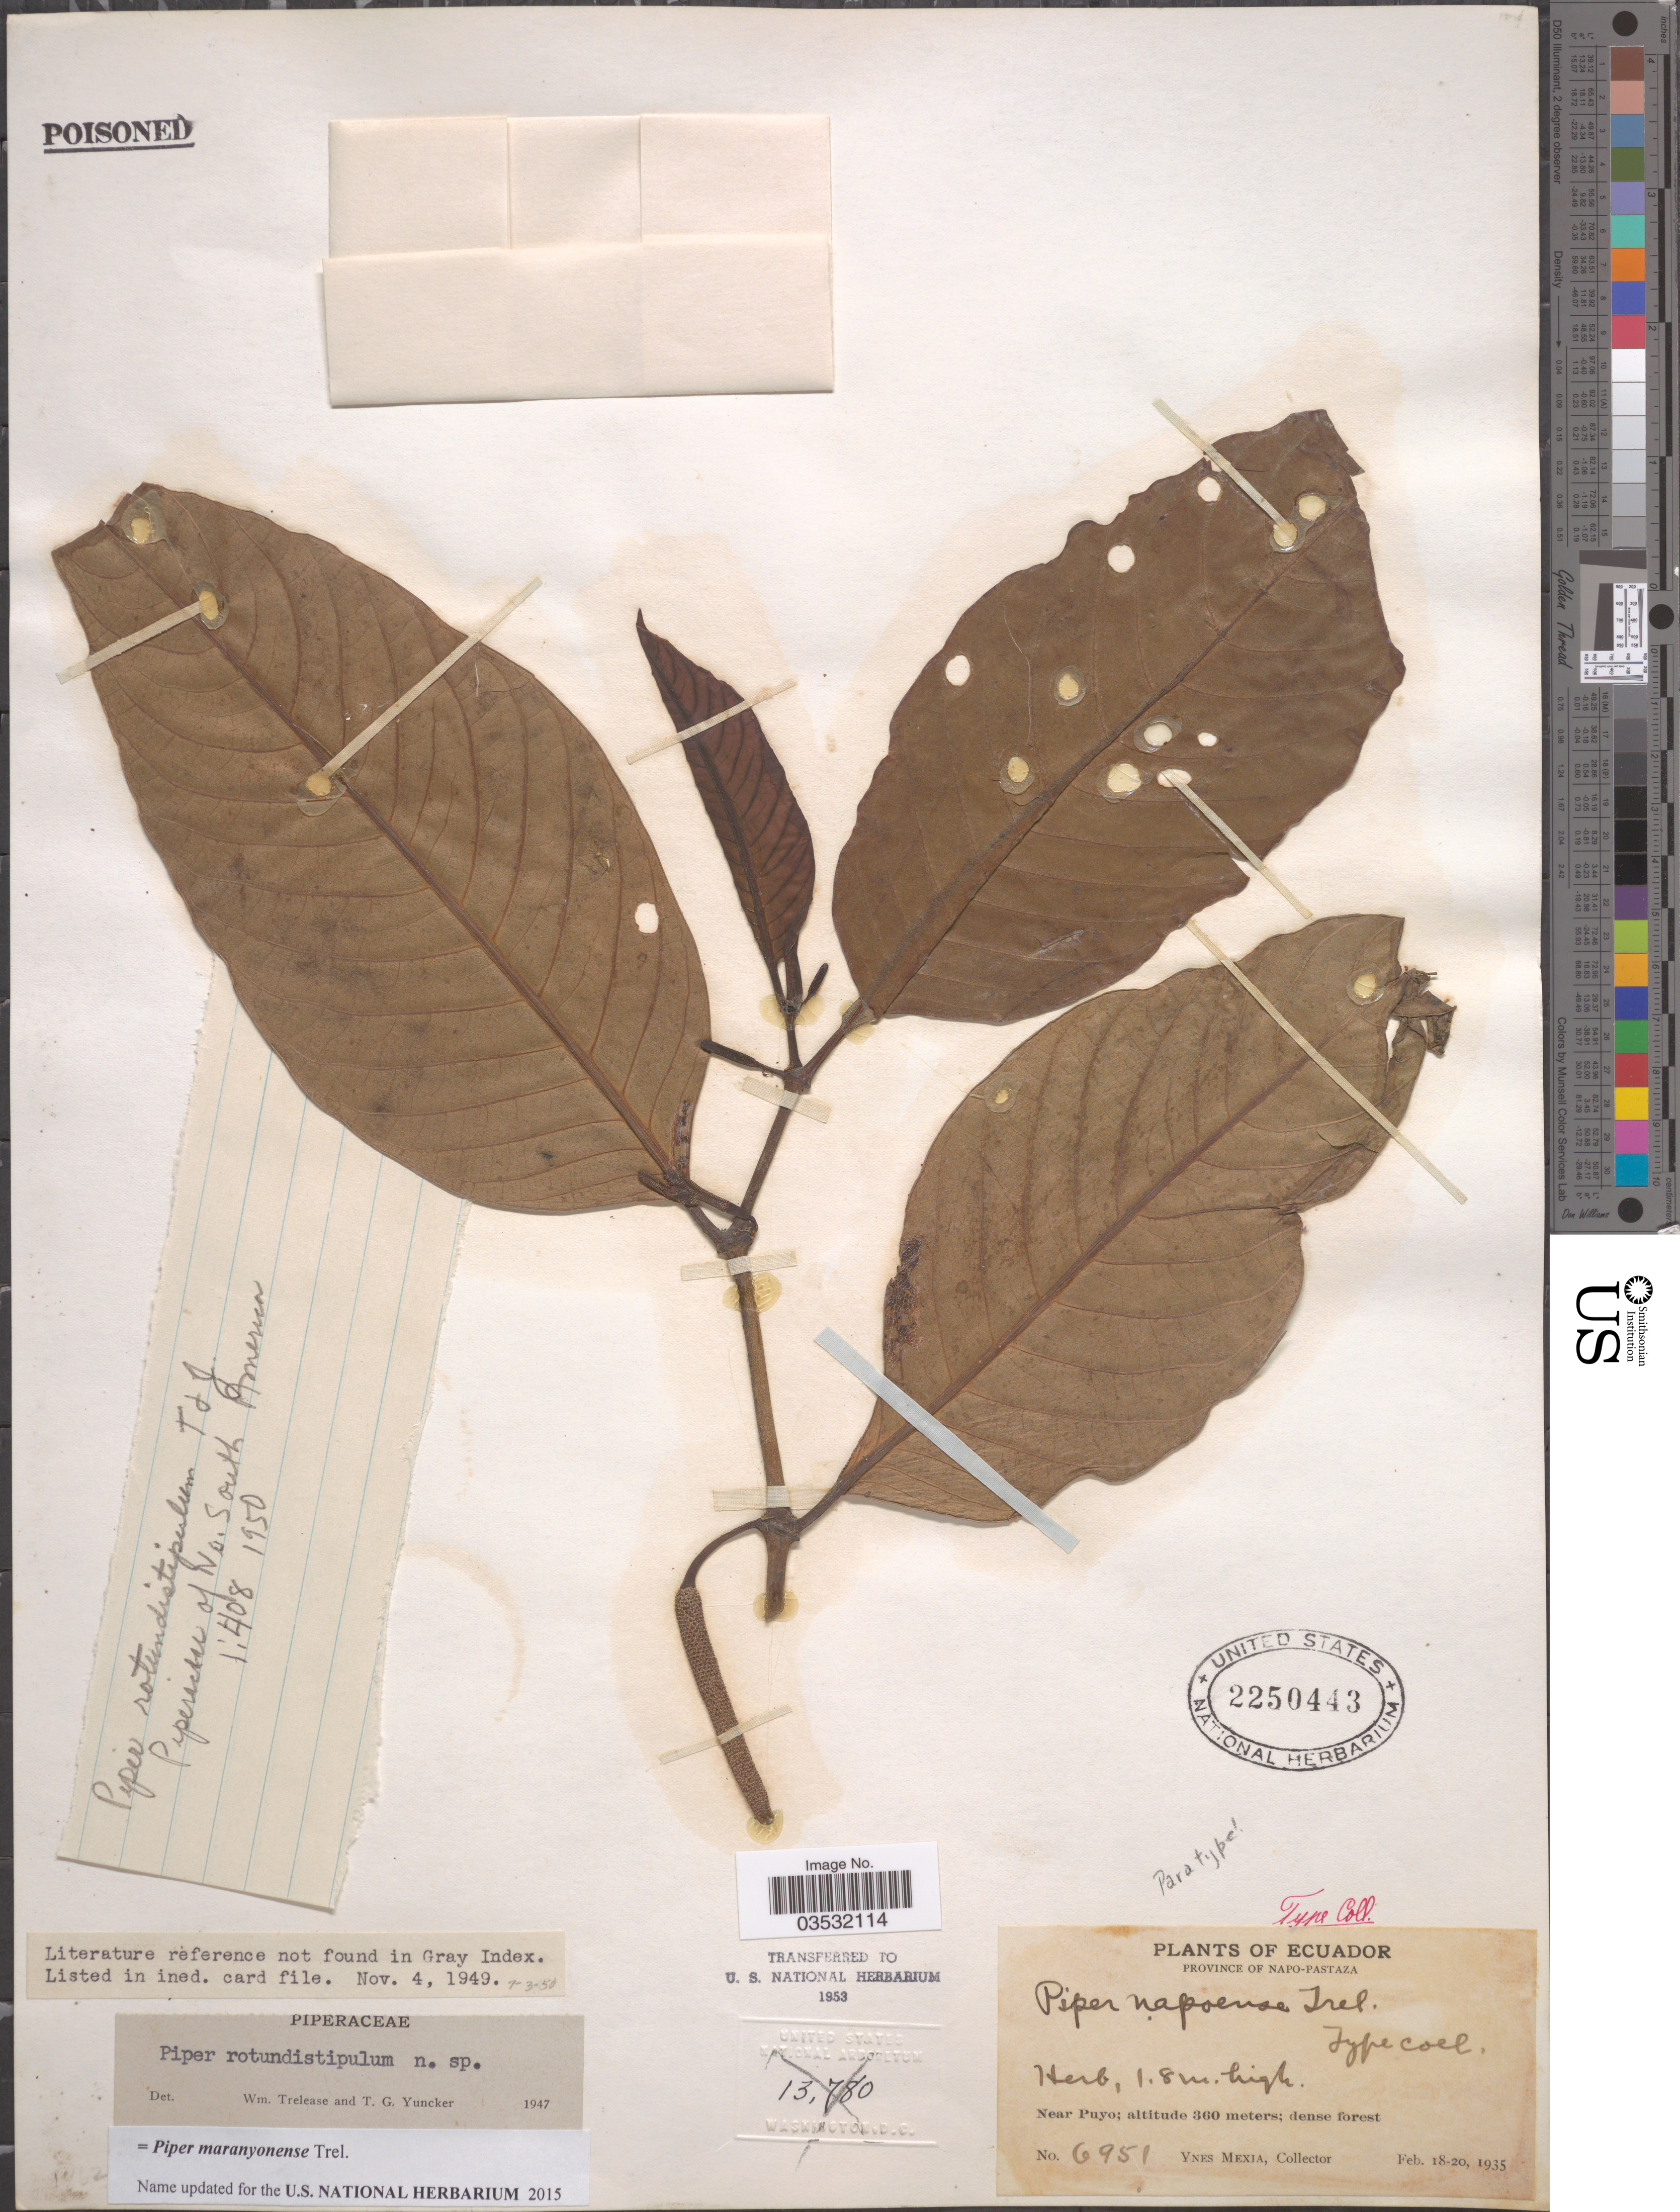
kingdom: Plantae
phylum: Tracheophyta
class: Magnoliopsida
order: Piperales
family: Piperaceae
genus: Piper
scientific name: Piper maranyonense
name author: Trel.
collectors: Y. Mexia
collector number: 6951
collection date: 1935-02-18/1935-02-20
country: Ecuador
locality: Province of Napo-Pastaza. Near Puyo.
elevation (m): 360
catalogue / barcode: US 2250443